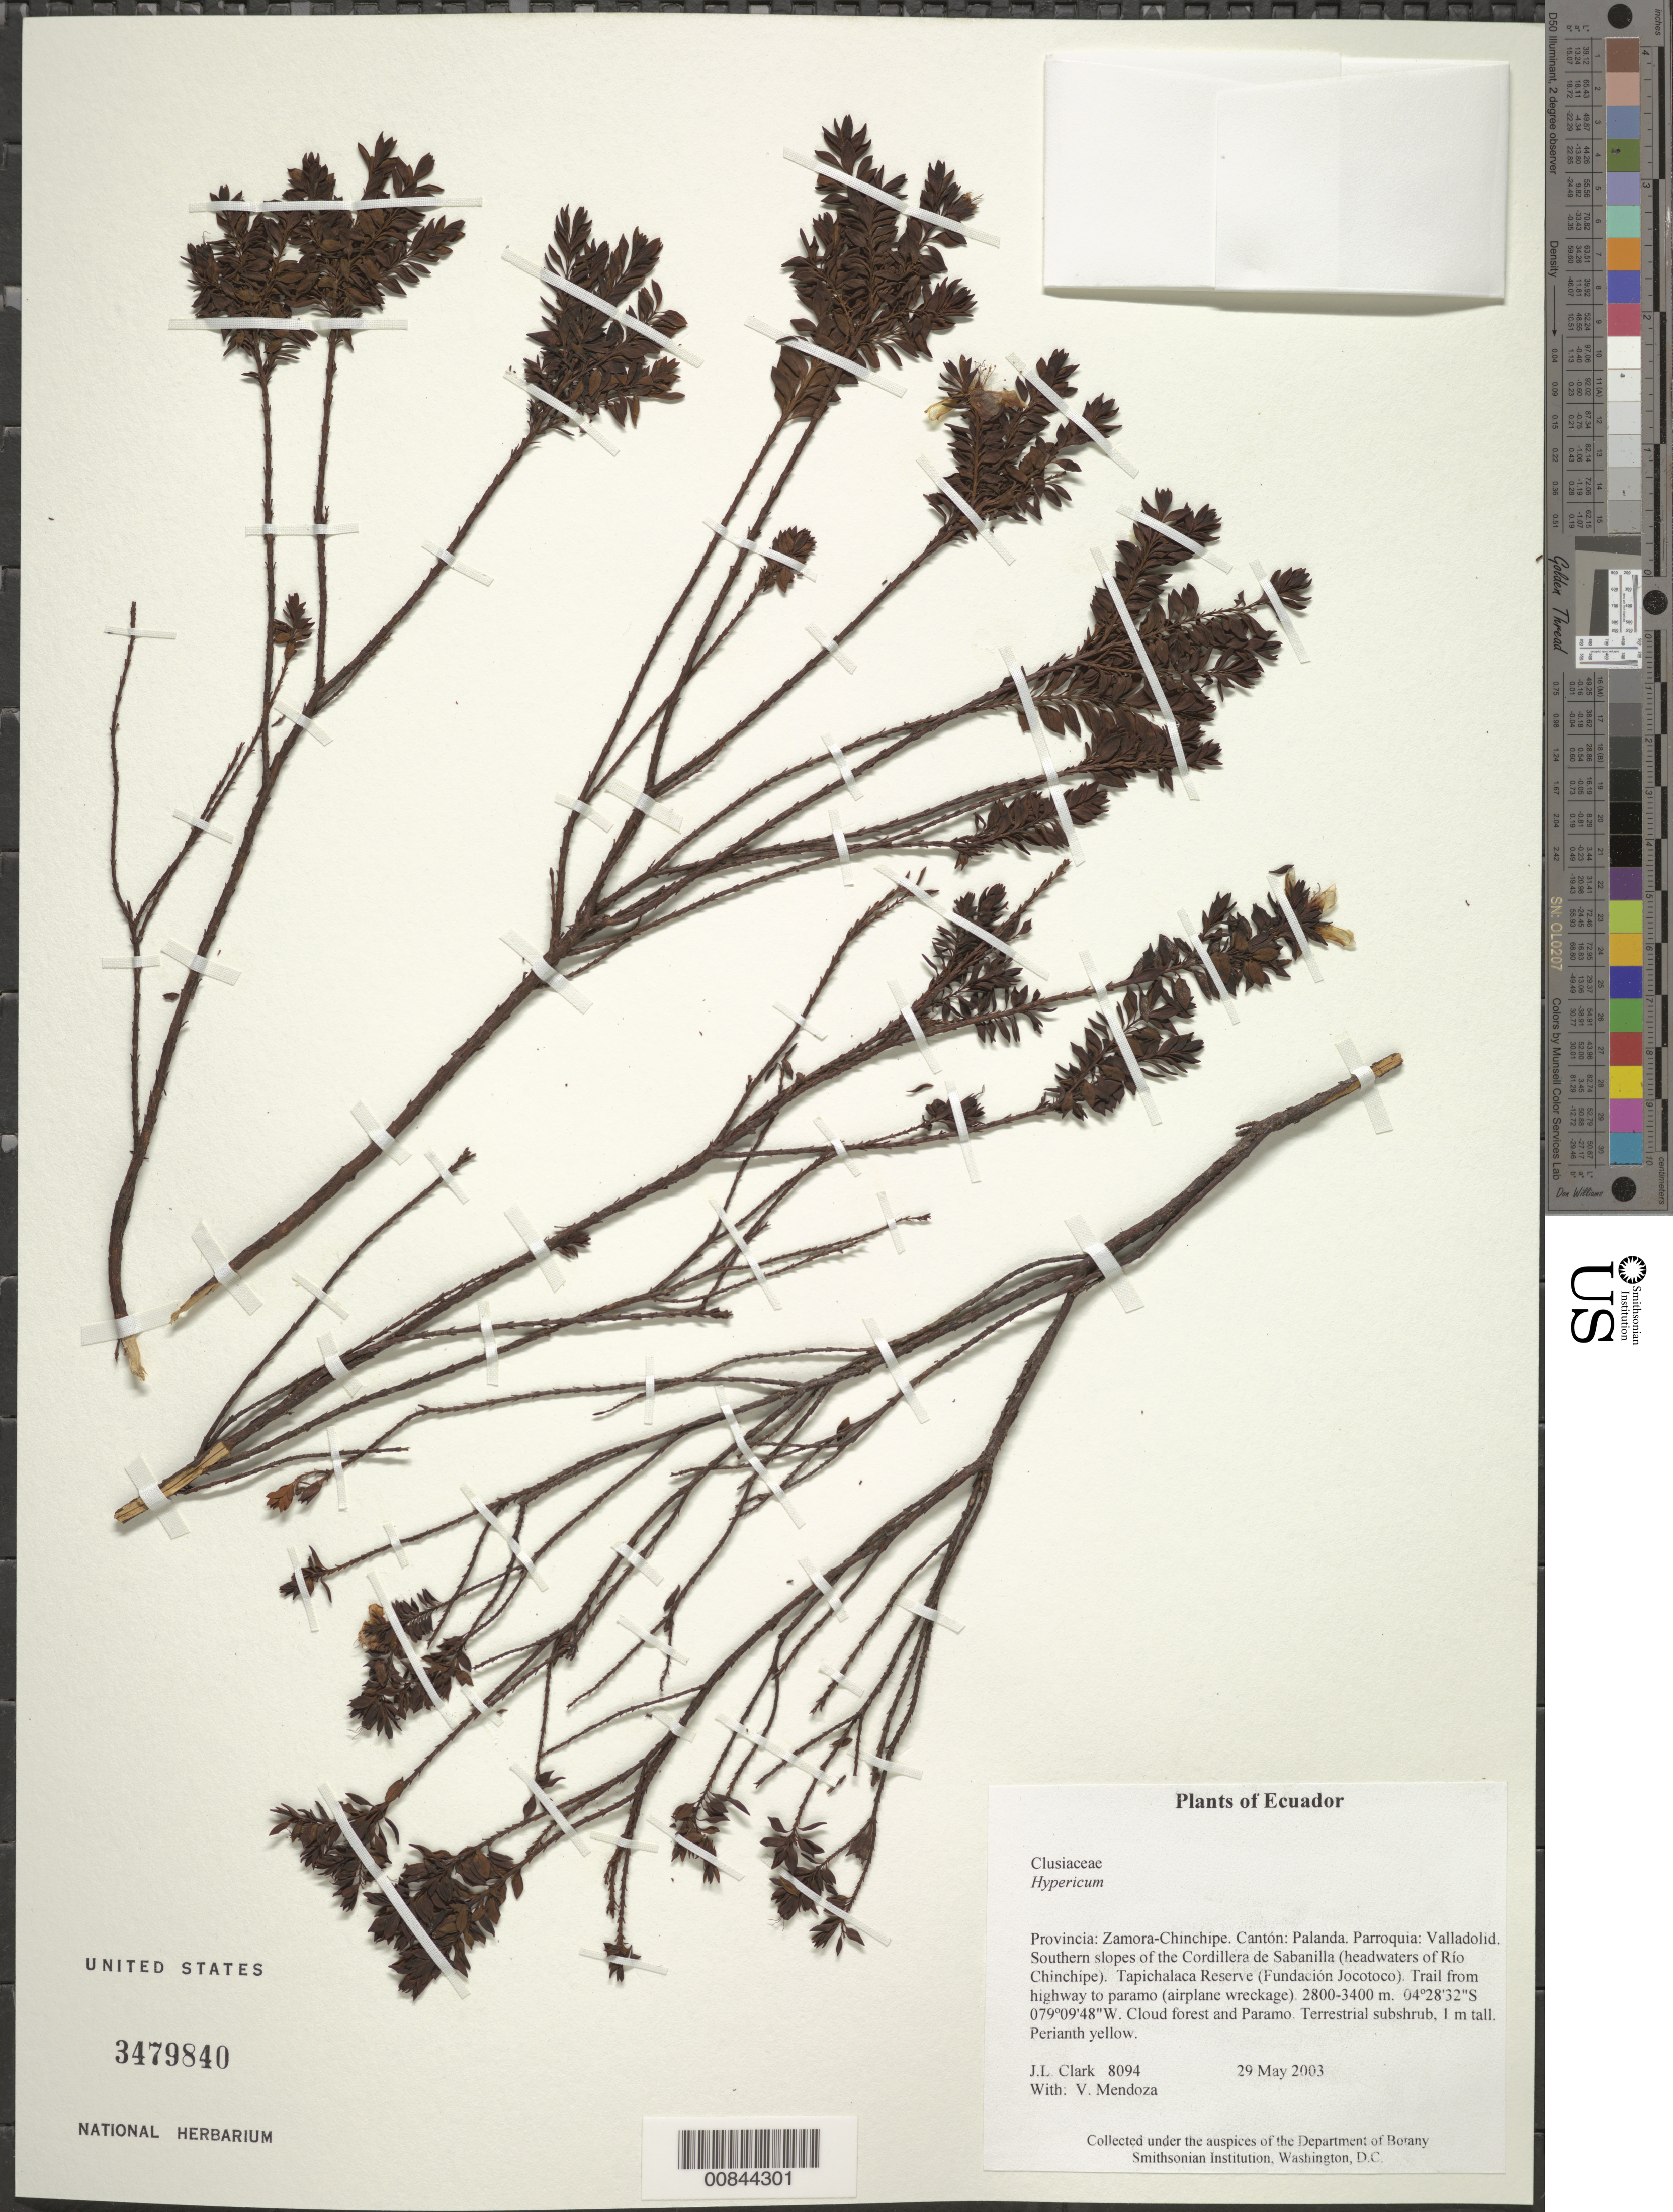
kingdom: Plantae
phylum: Tracheophyta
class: Magnoliopsida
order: Malpighiales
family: Hypericaceae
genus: Hypericum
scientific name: Hypericum sp.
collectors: J. L. Clark & V. Mendoza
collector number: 08094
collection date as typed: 29 May 2003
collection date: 2003-05-29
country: Ecuador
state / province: Zamora-Chinchipe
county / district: Palanda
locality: Parroquia: Valladolid. Southern slopes of the Cordillera de Sabanilla (headwaters of Río Chinchipe). Tapichalaca Reserve (Fundación Jocotoco). Trail from highway to paramo (airplane wreckage).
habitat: Cloud forest and Paramo.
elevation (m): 2800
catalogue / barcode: US 3479840